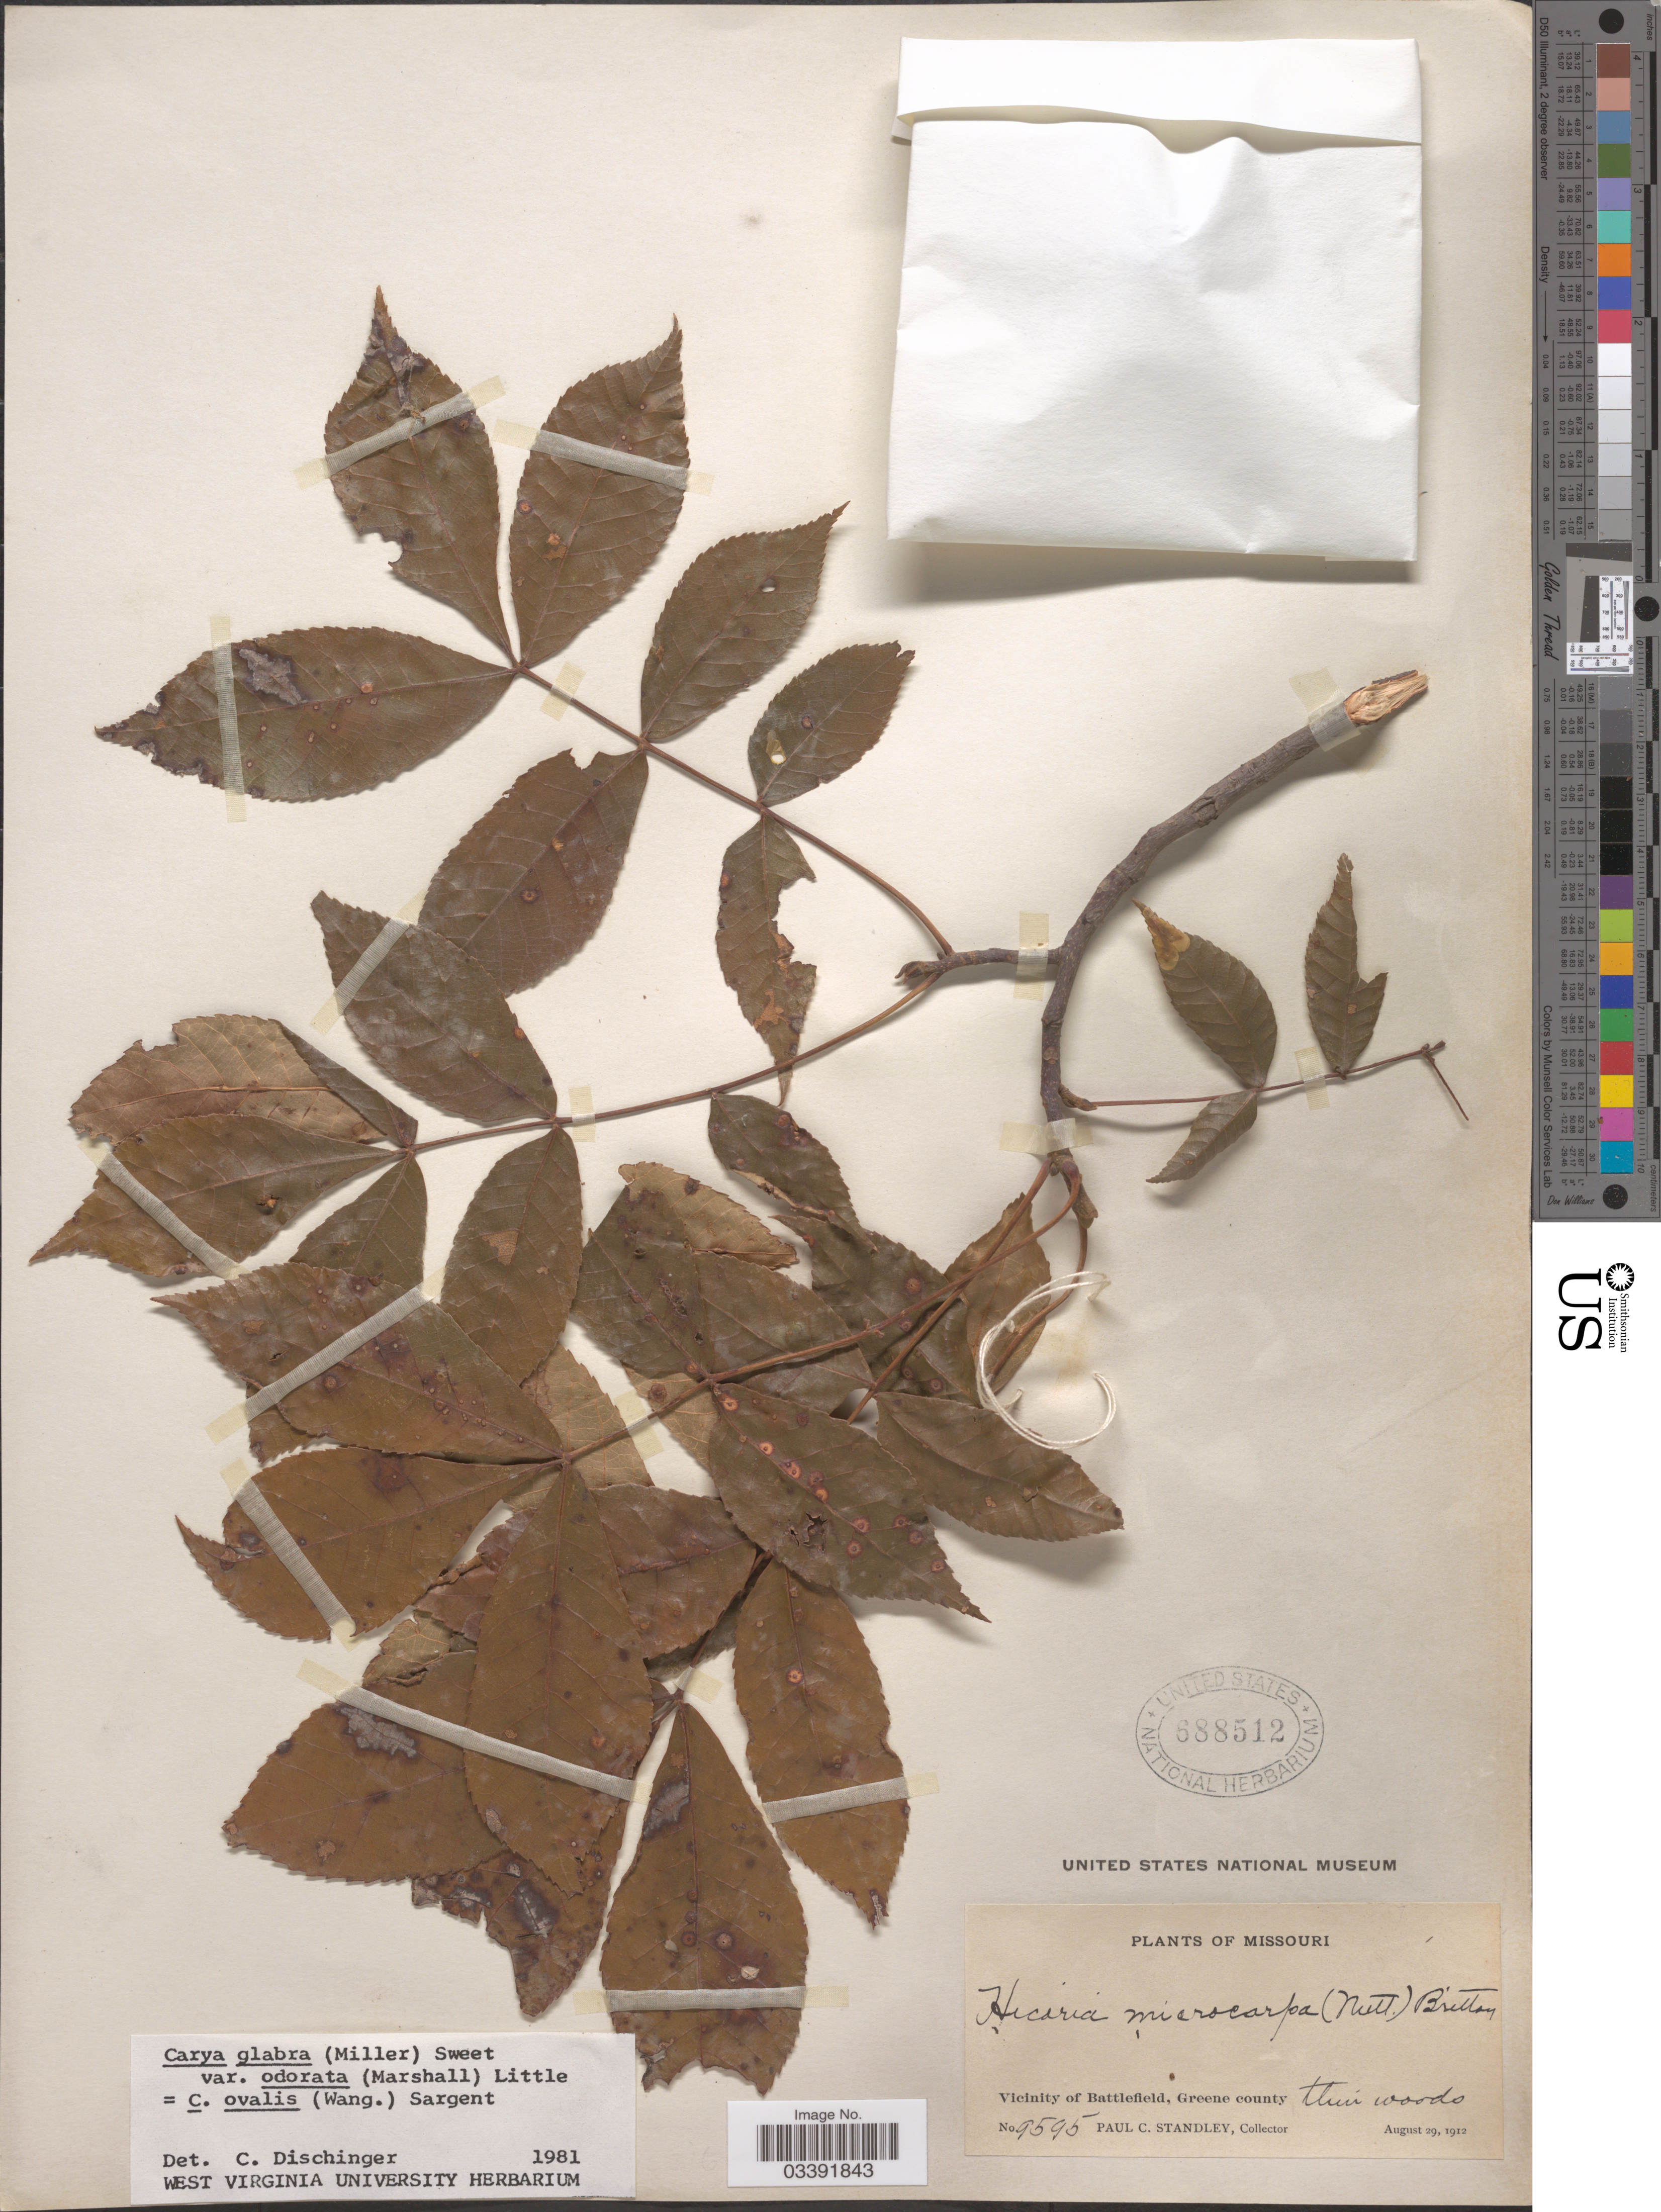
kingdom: Plantae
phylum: Tracheophyta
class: Magnoliopsida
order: Fagales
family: Juglandaceae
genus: Carya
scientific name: Carya glabra var. odorata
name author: (Marshall) Little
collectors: P. C. Standley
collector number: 9595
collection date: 1912-08-29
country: United States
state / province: Missouri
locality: Vicinity of Battlefield, Greene county.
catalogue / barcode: US 688512